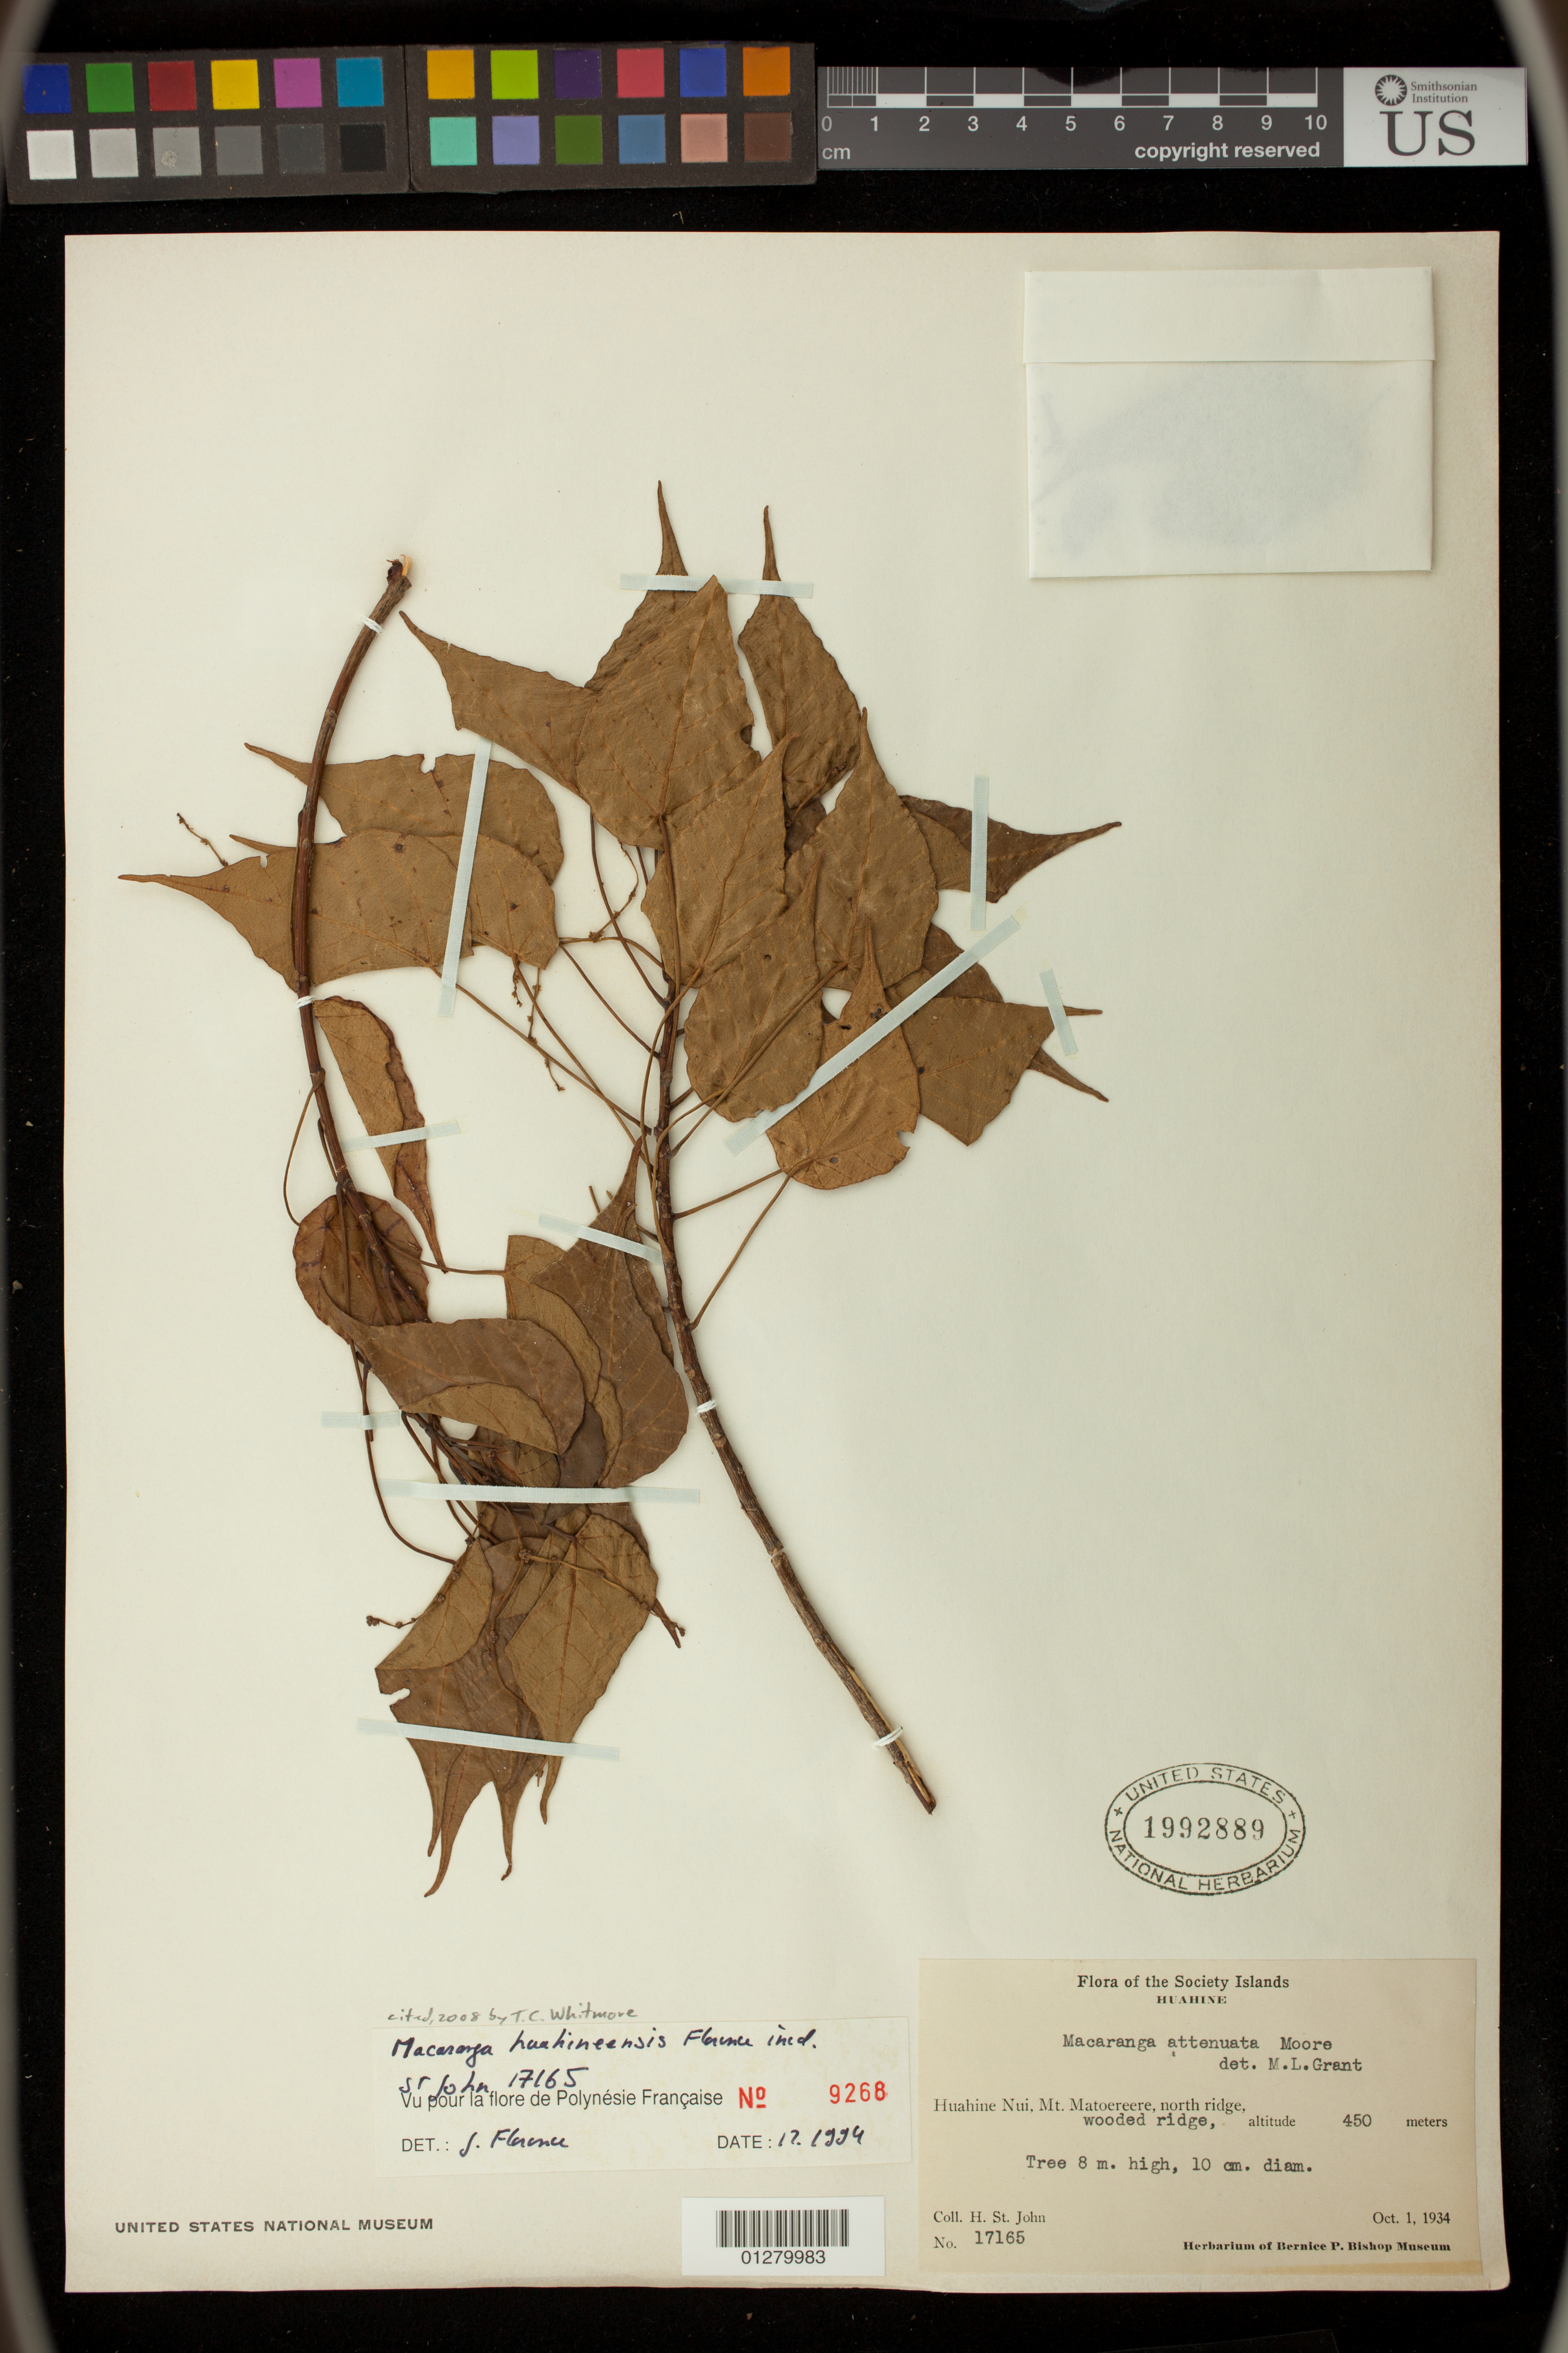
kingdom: Plantae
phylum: Tracheophyta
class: Magnoliopsida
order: Malpighiales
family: Euphorbiaceae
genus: Macaranga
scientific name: Macaranga huahineensis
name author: J. Florence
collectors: H. St. John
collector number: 17165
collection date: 1934-10-01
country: French Polynesia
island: Huahine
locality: Huahine Nui, Mt. Matoereere, north ridge, wooded ridge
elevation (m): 450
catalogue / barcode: US 1992889